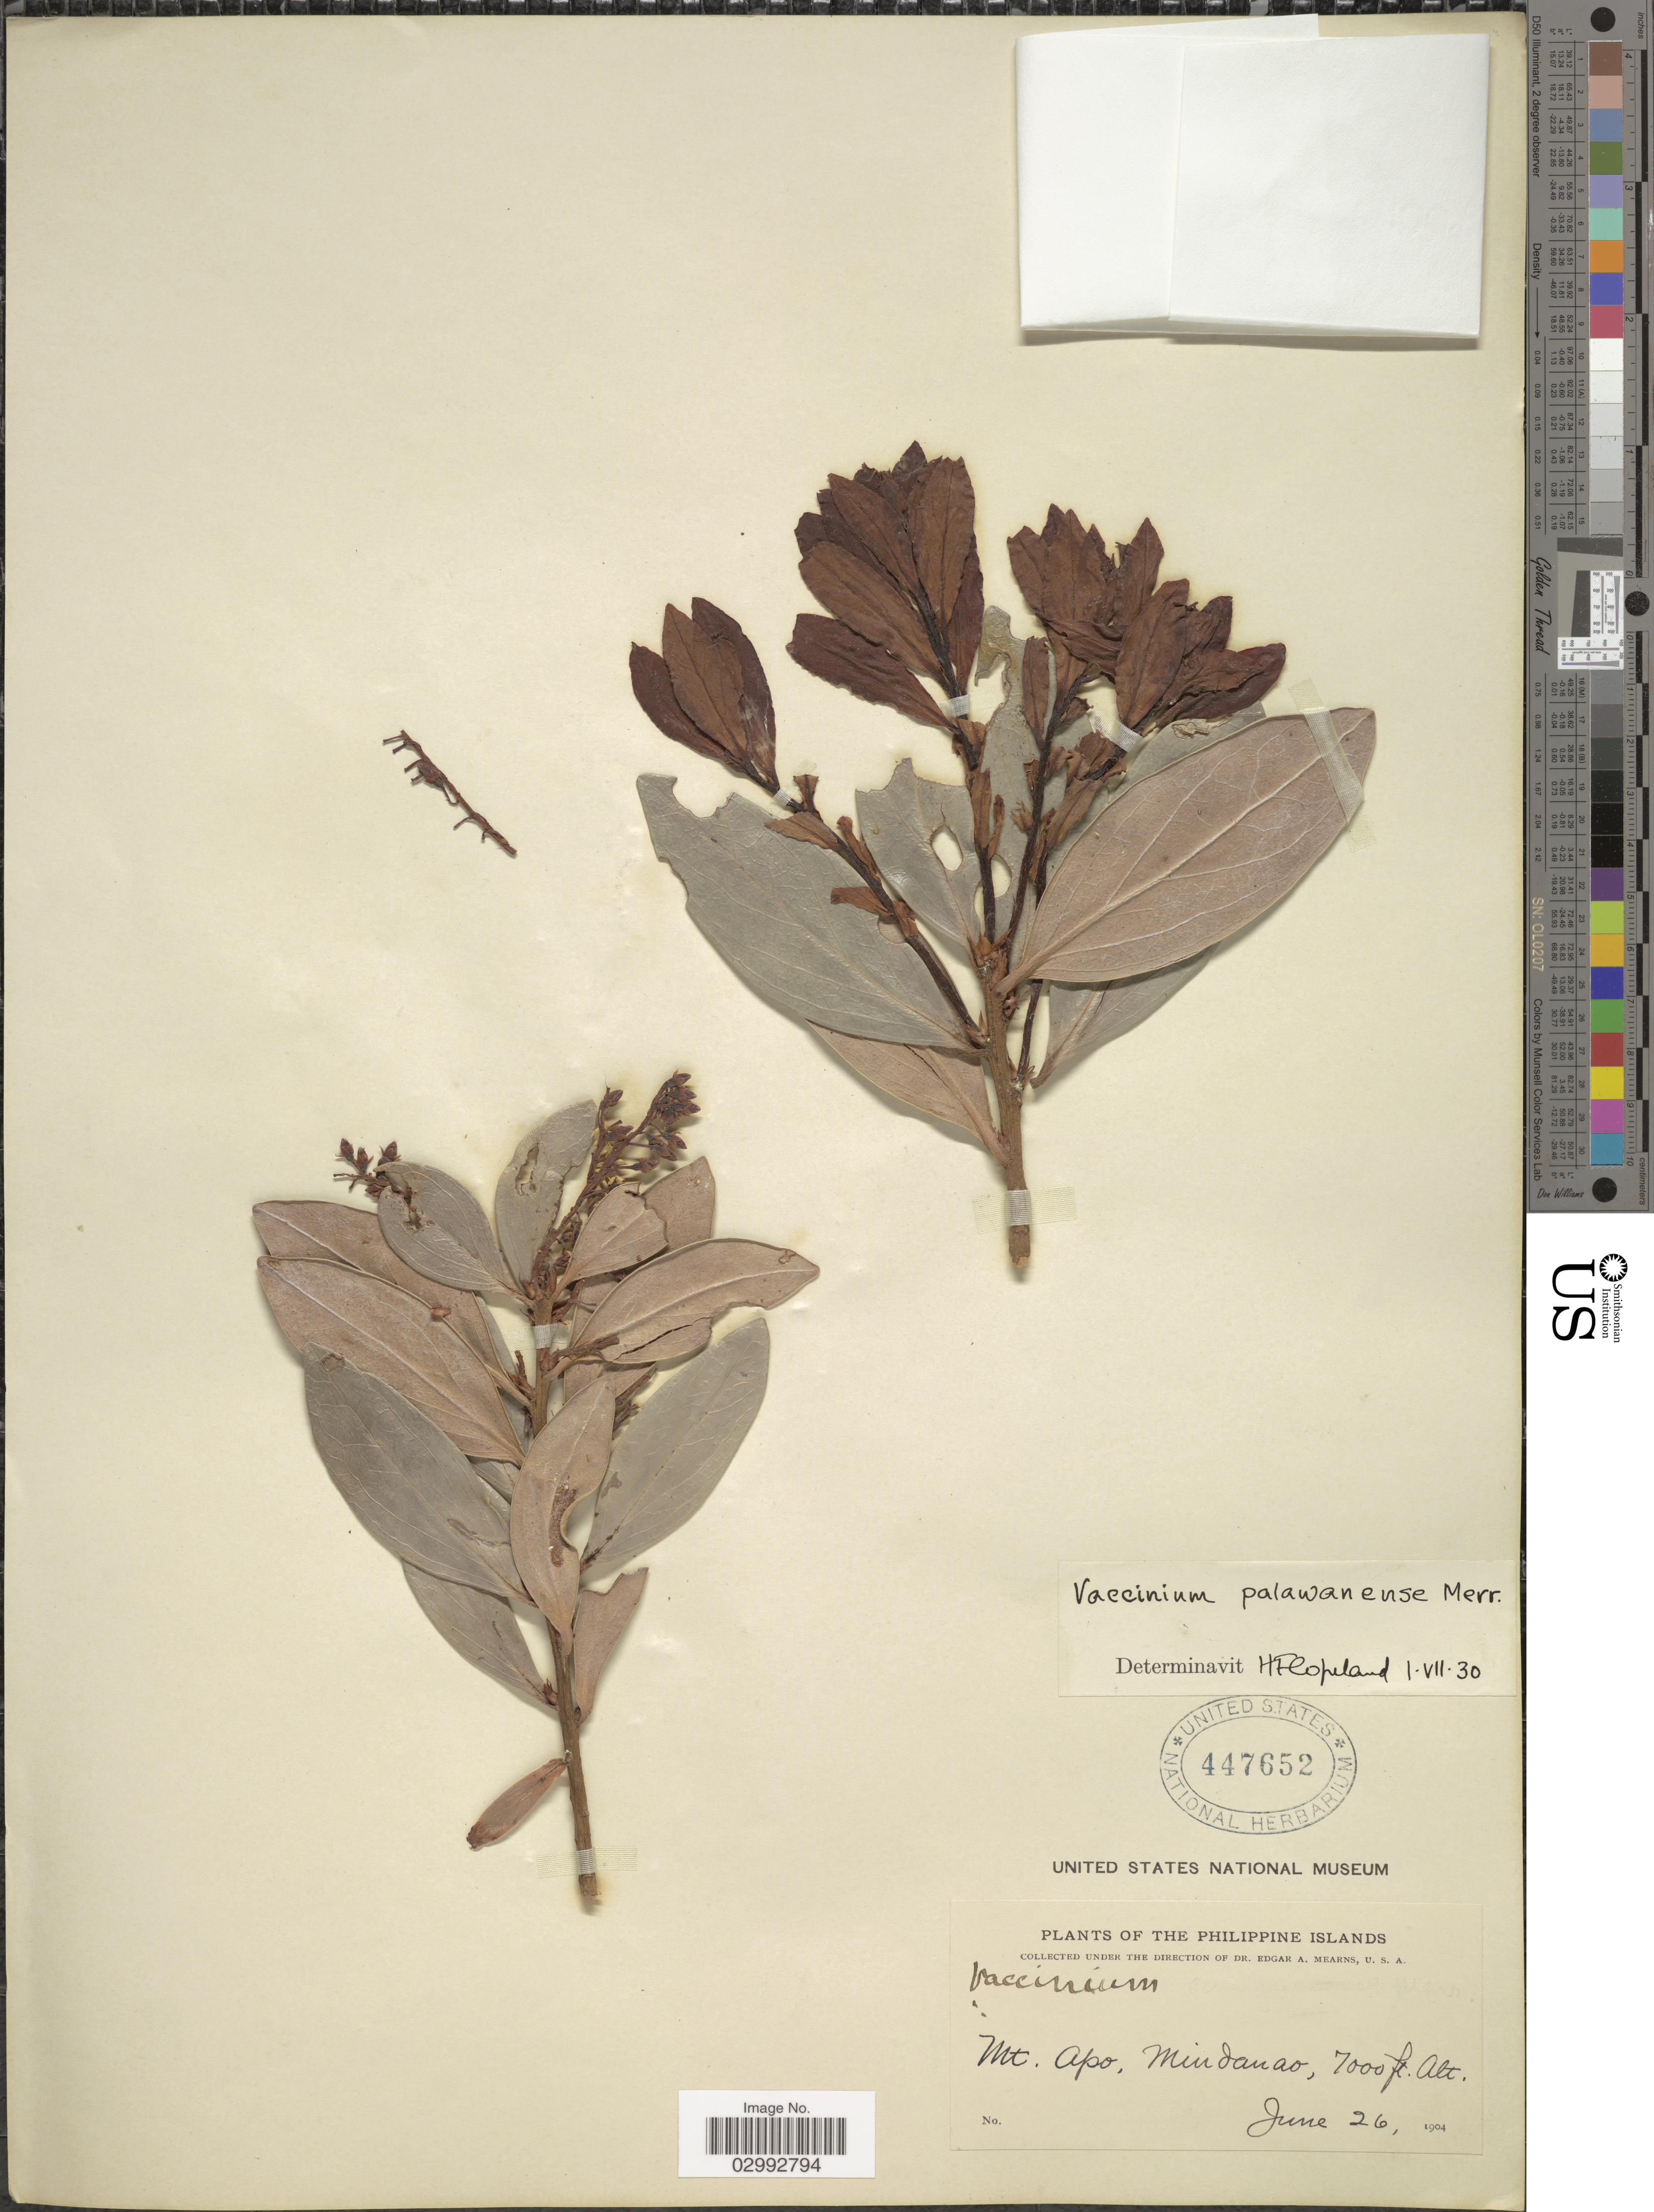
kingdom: Plantae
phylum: Tracheophyta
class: Magnoliopsida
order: Ericales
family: Ericaceae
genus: Vaccinium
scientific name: Vaccinium palawanense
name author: Merr.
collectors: E. A. Mearns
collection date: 1904-06-26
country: Philippines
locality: Mt. Apo, Mindanao.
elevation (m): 2134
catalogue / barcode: US 447652